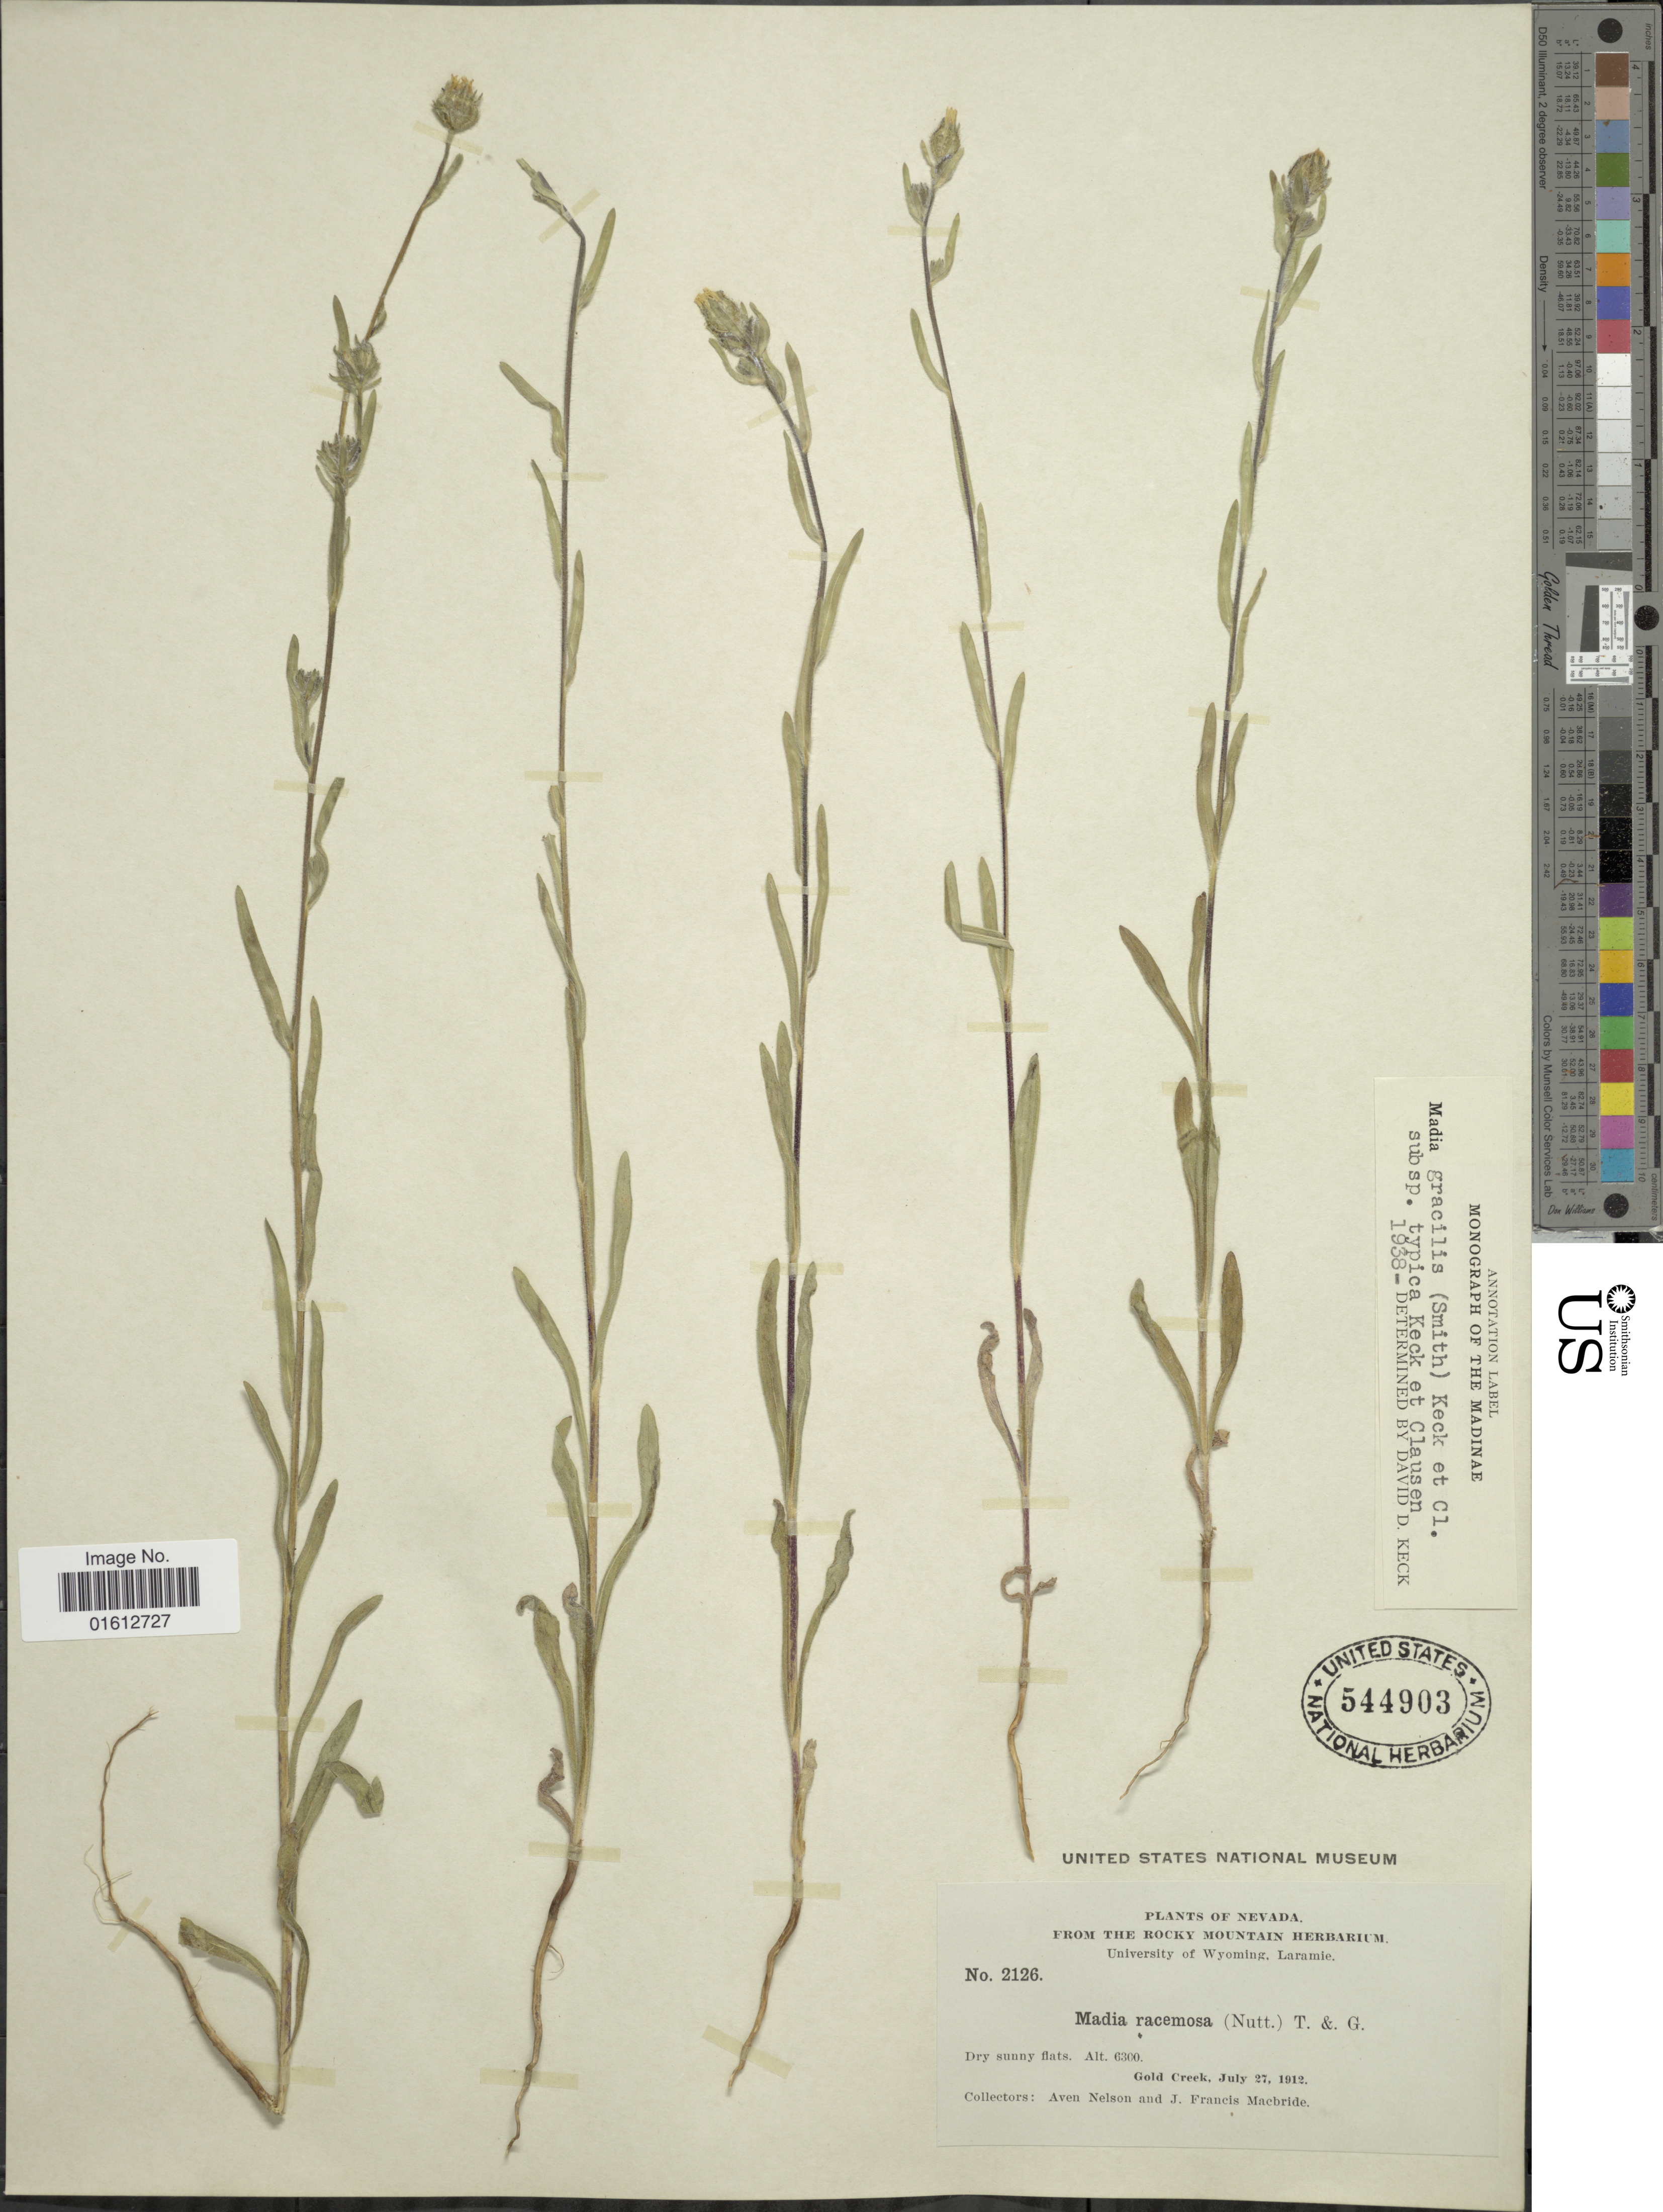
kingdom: Plantae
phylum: Tracheophyta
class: Magnoliopsida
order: Asterales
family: Asteraceae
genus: Madia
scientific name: Madia gracilis subsp. gracilis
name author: (Sm.) D.D. Keck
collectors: A. Nelson & J. F. Macbride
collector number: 2126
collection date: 1912-07-27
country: United States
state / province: Nevada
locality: Dry sunny flats. Gold Creek.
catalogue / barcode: US 544903